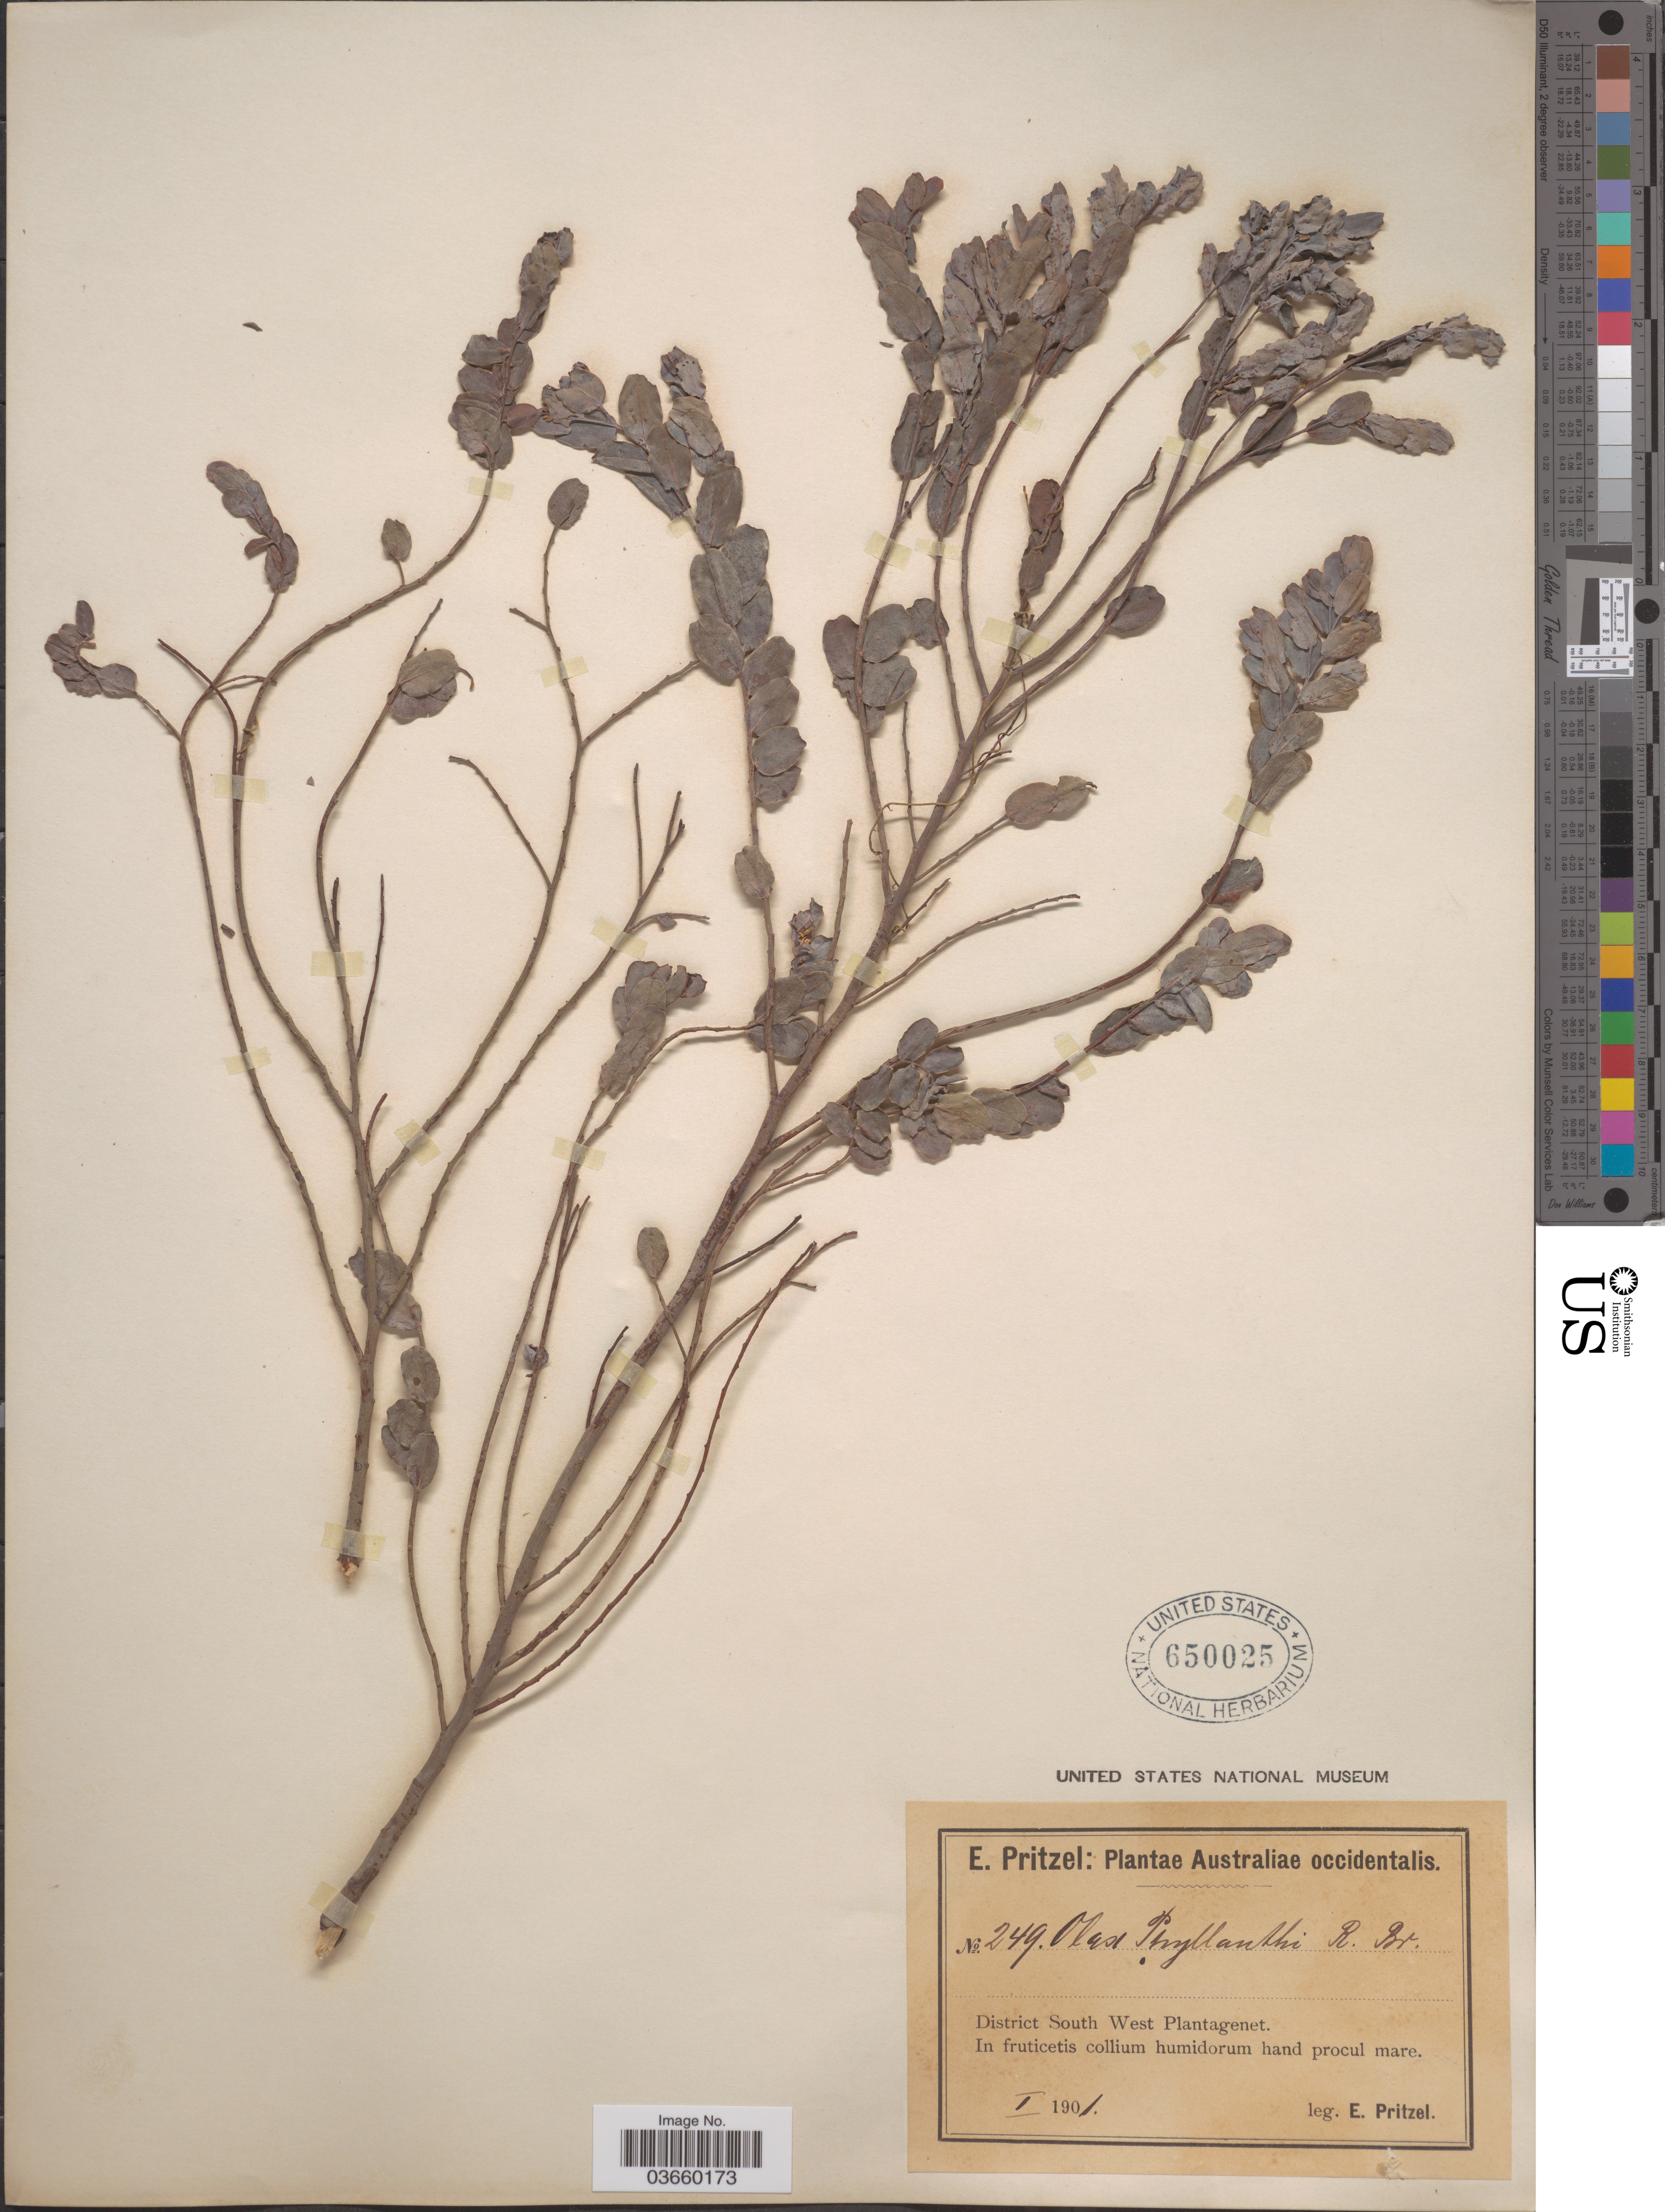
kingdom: Plantae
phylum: Tracheophyta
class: Magnoliopsida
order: Santalales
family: Olacaceae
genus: Olax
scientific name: Olax phyllanthi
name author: R. Br.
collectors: E. G. Pritzel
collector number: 249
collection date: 1901-01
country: Australia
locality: District South West Plantagenet.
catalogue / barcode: US 650025